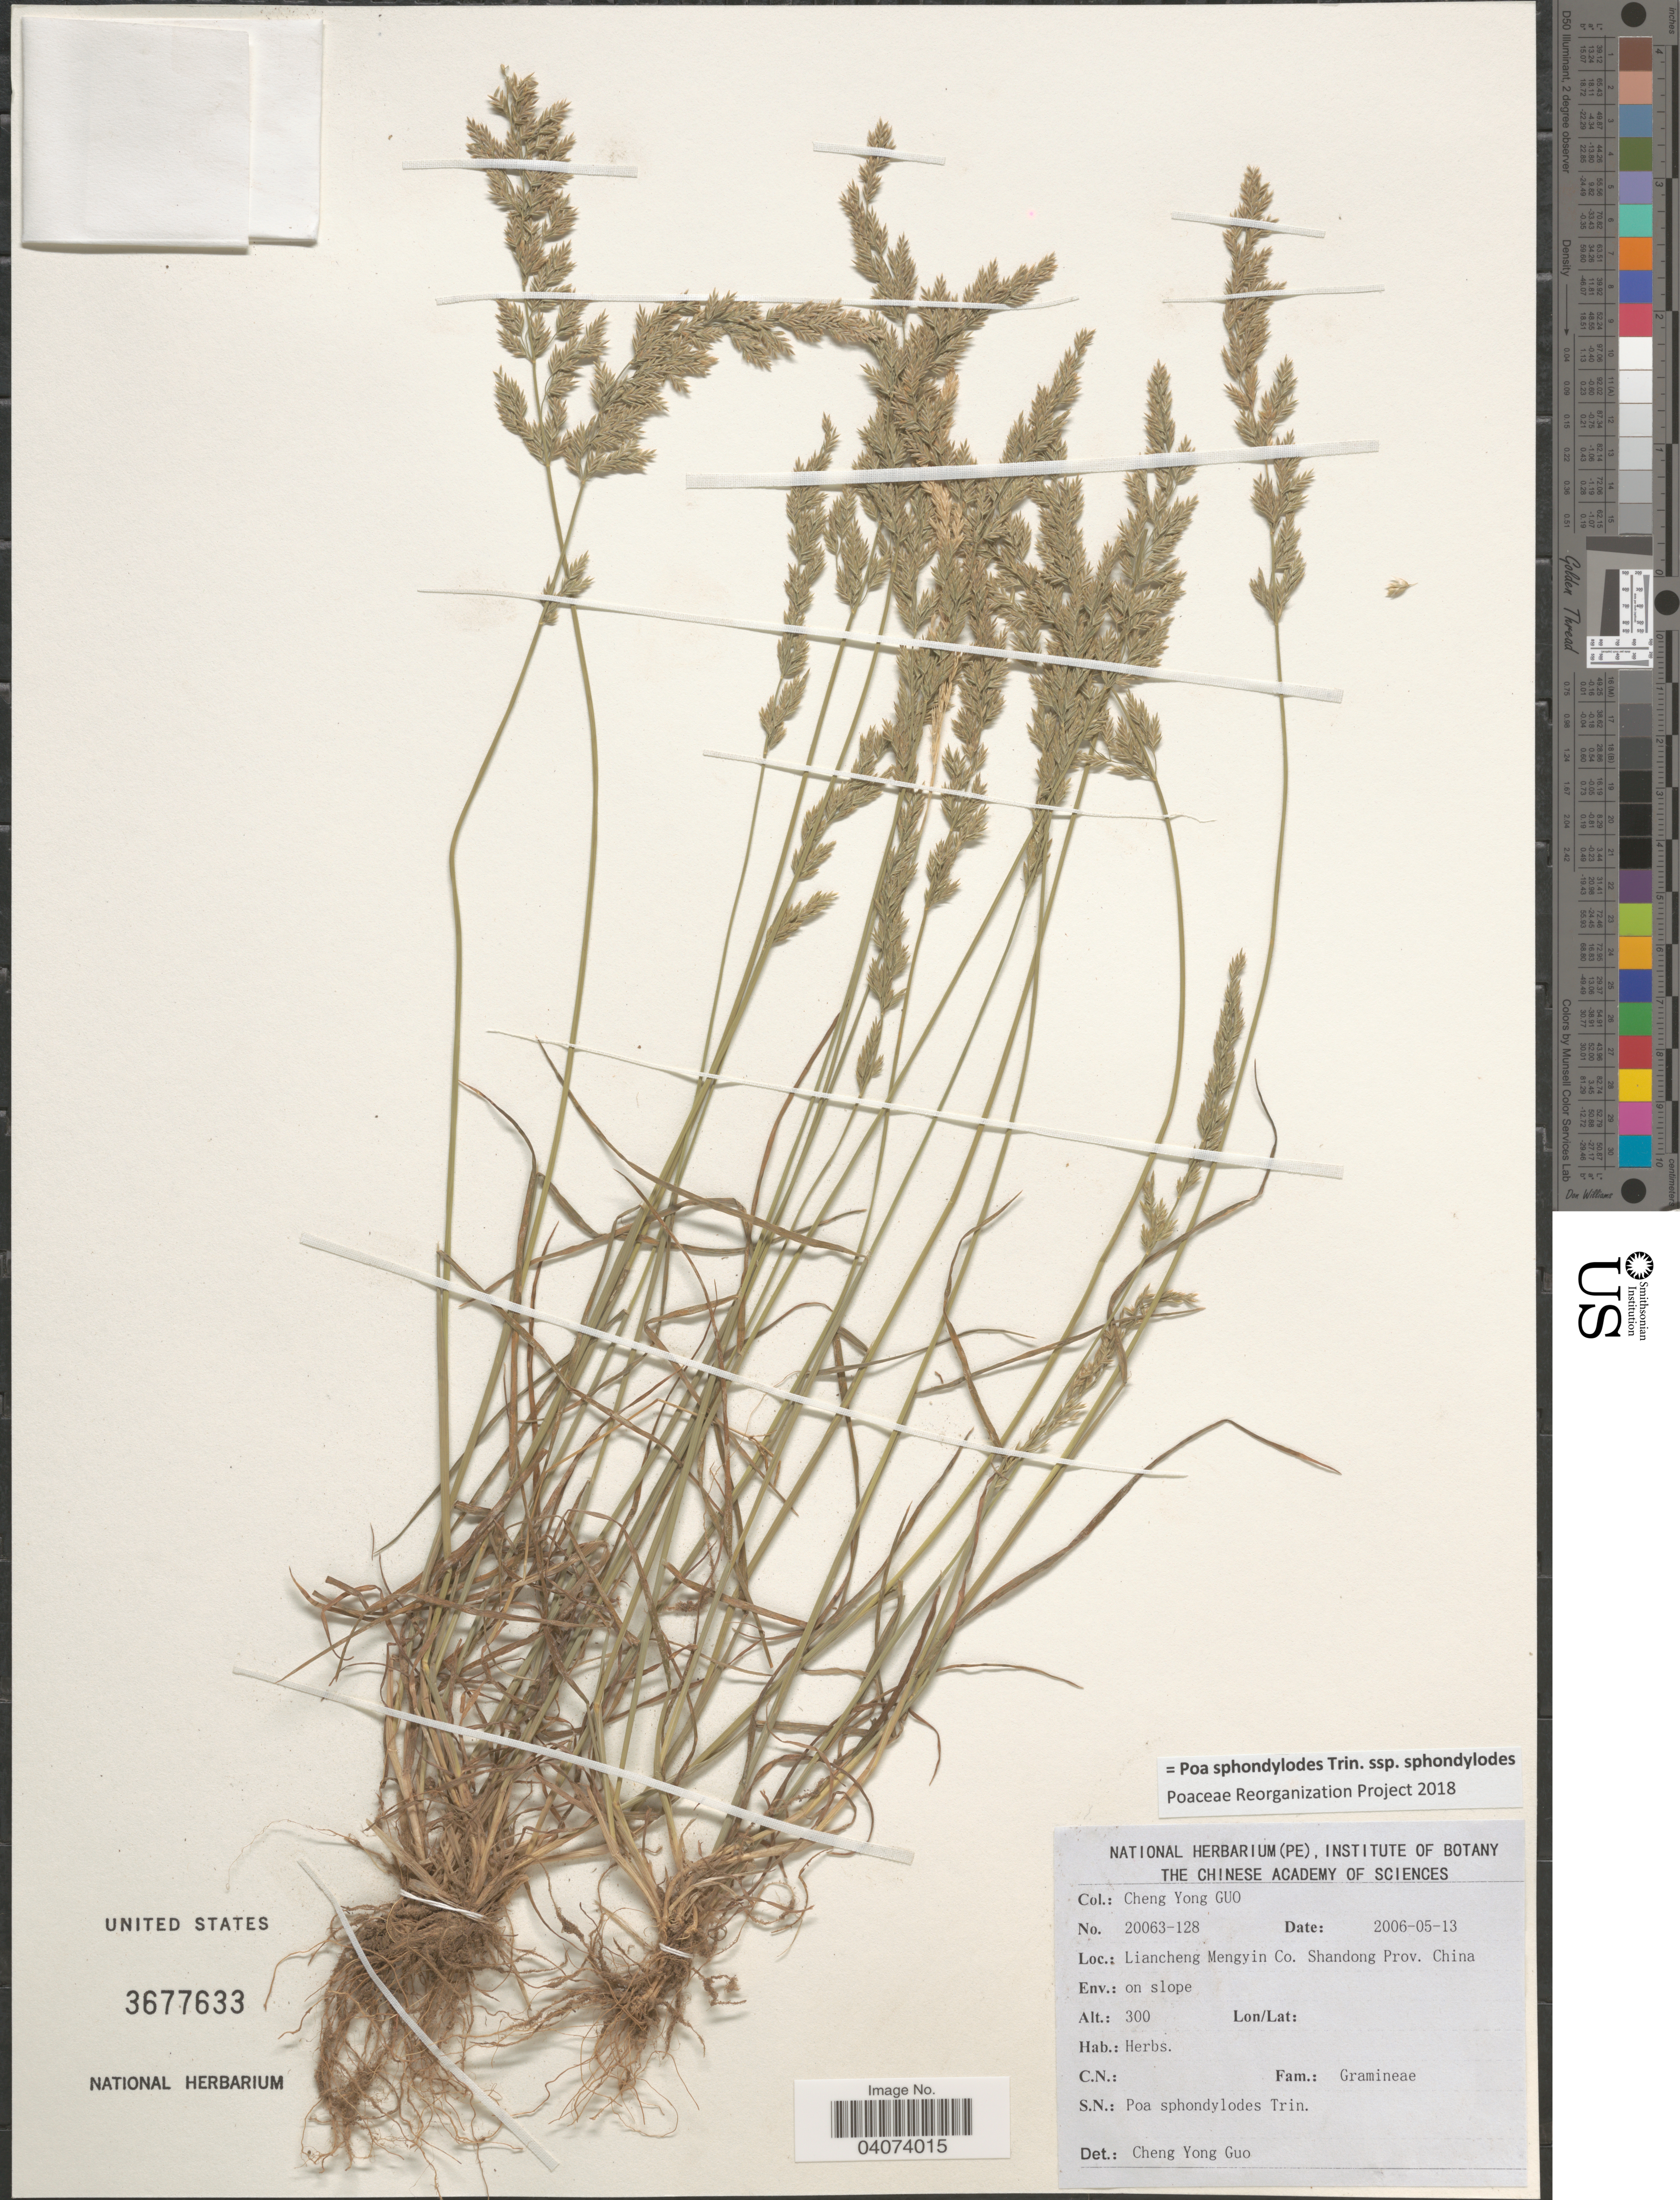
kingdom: Plantae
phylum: Tracheophyta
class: Liliopsida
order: Poales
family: Poaceae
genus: Poa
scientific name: Poa sphondylodes subsp. sphondylodes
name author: Trin.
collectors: Guo Chengyong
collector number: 20063-128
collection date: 2006-05-13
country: China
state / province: Shandong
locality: Liancheng Mengyin Co. Env.: on slope.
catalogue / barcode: US 3677633